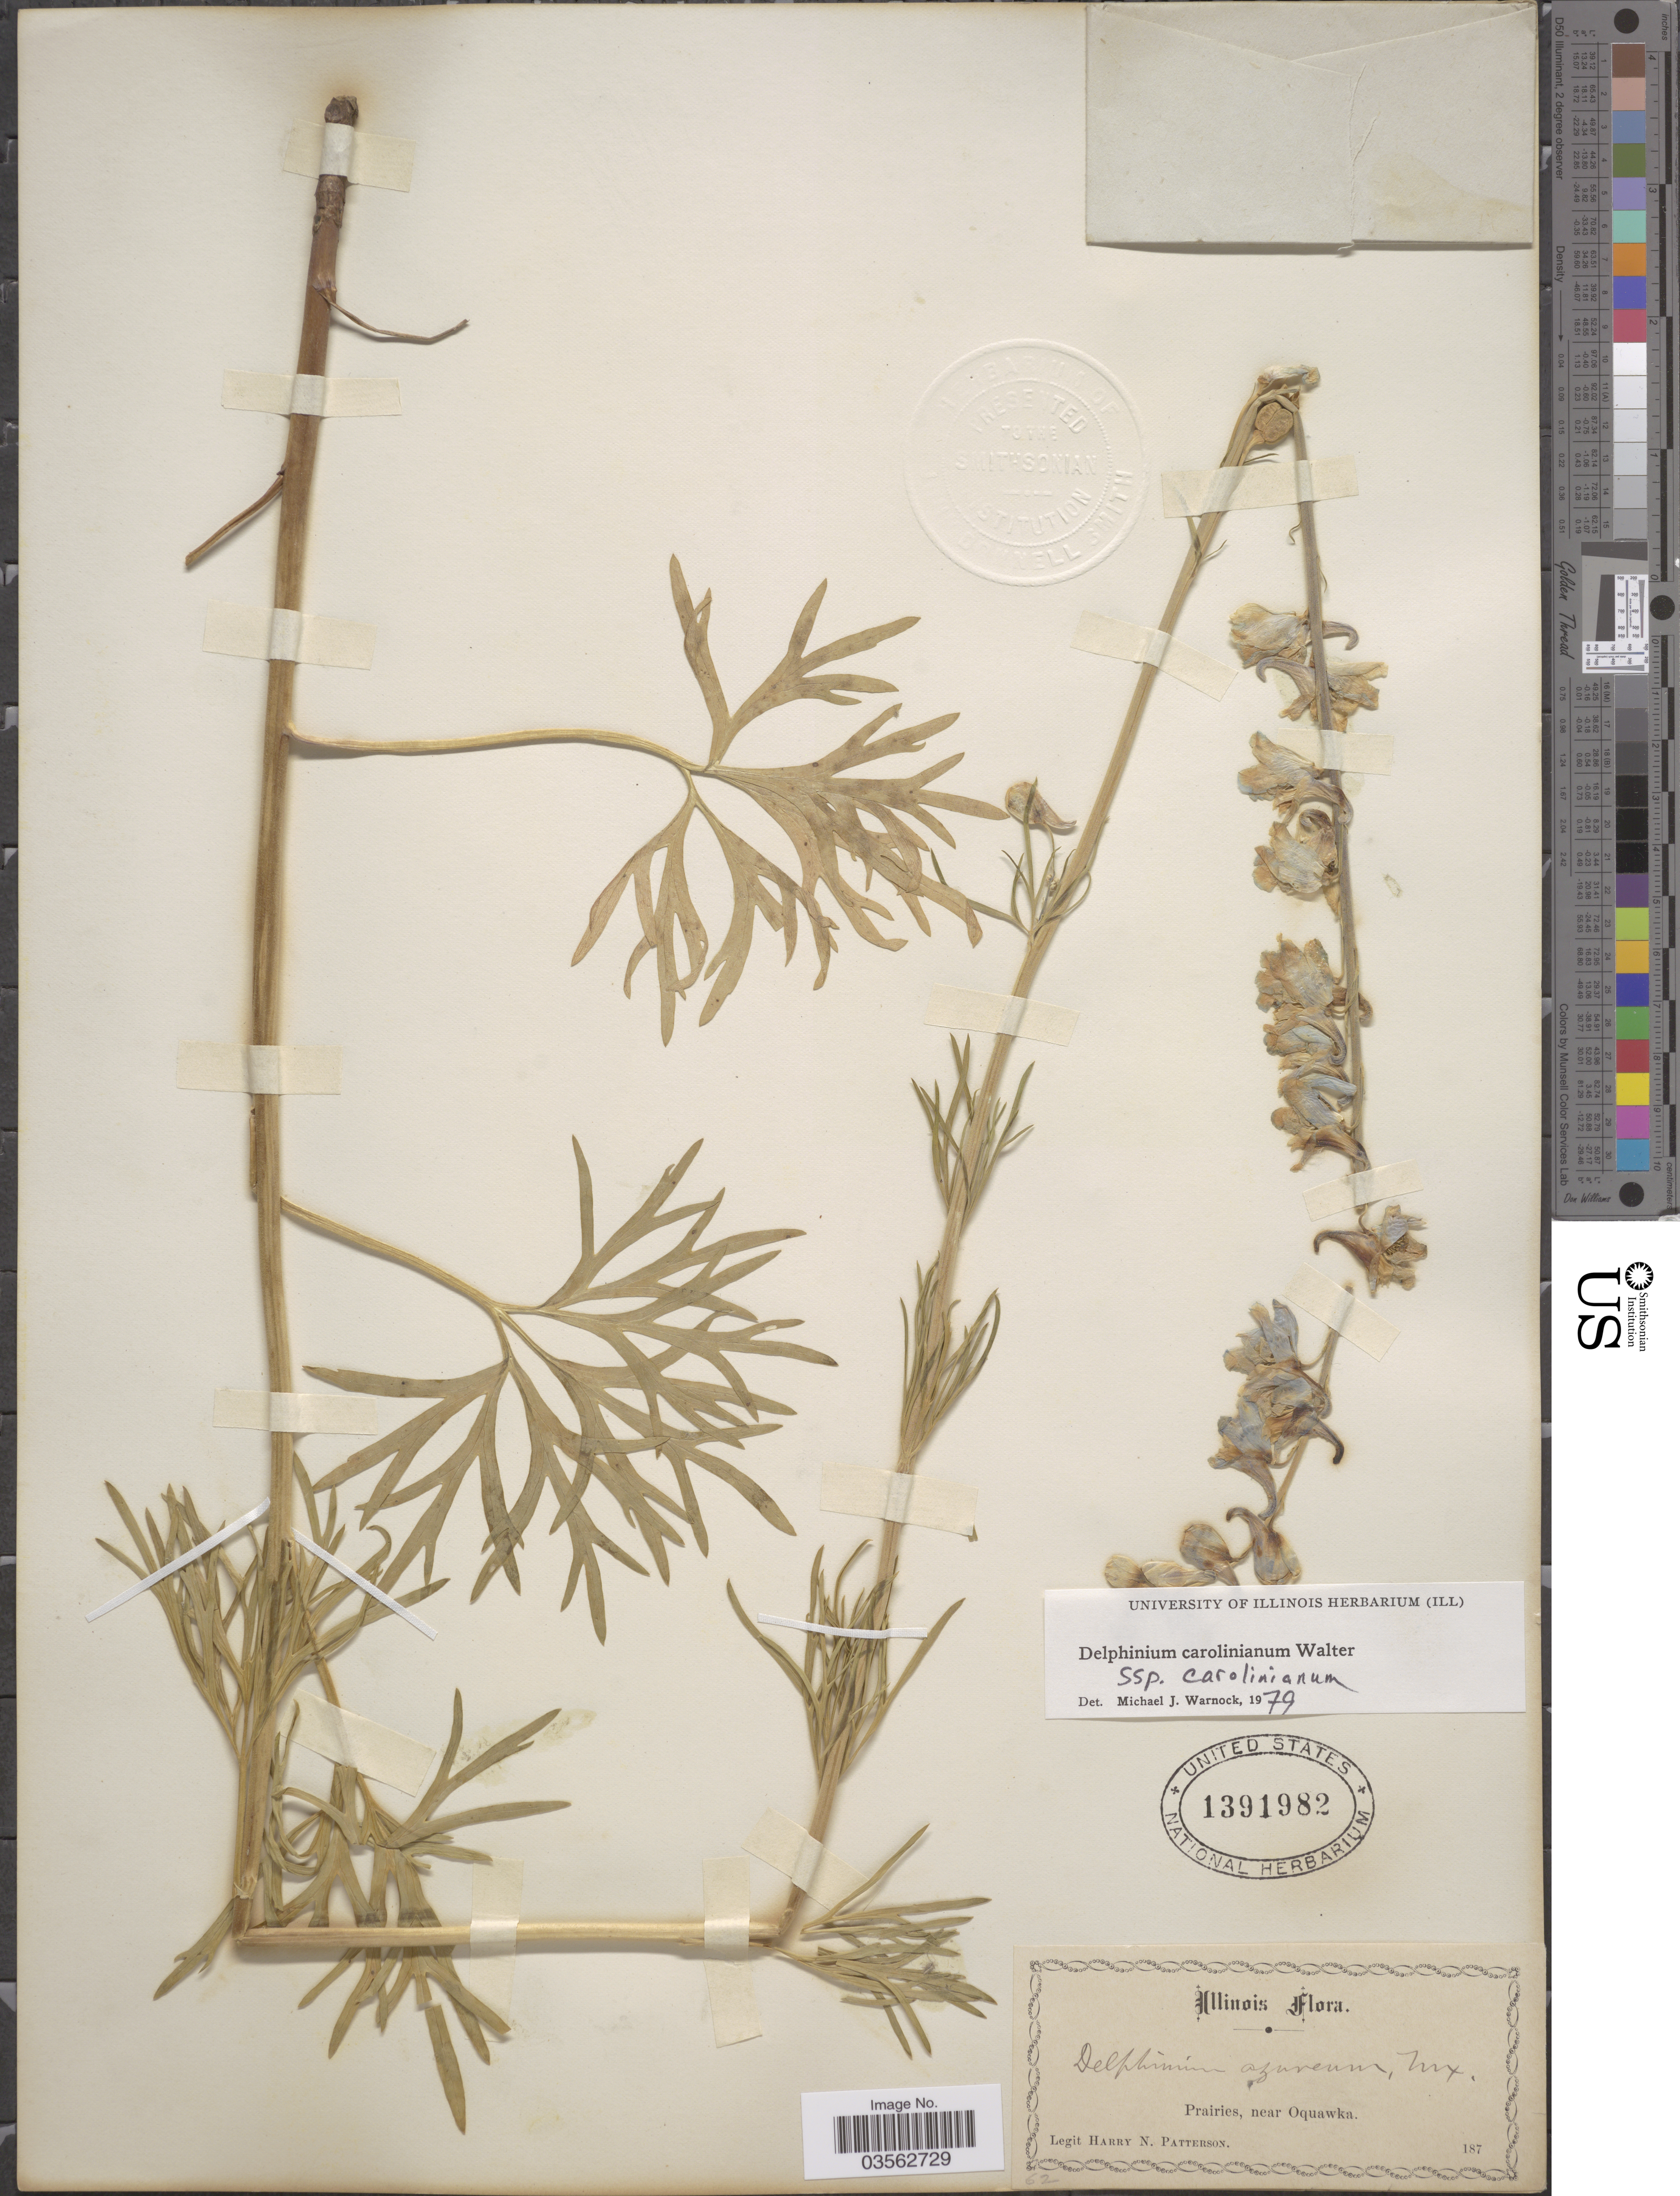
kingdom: Plantae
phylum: Tracheophyta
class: Magnoliopsida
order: Ranunculales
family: Ranunculaceae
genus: Delphinium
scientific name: Delphinium carolinianum subsp. carolinianum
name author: Walter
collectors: H. N. Patterson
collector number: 62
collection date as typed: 187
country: United States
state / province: Illinois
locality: Prairies near Oquawka.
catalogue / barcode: US 1391982